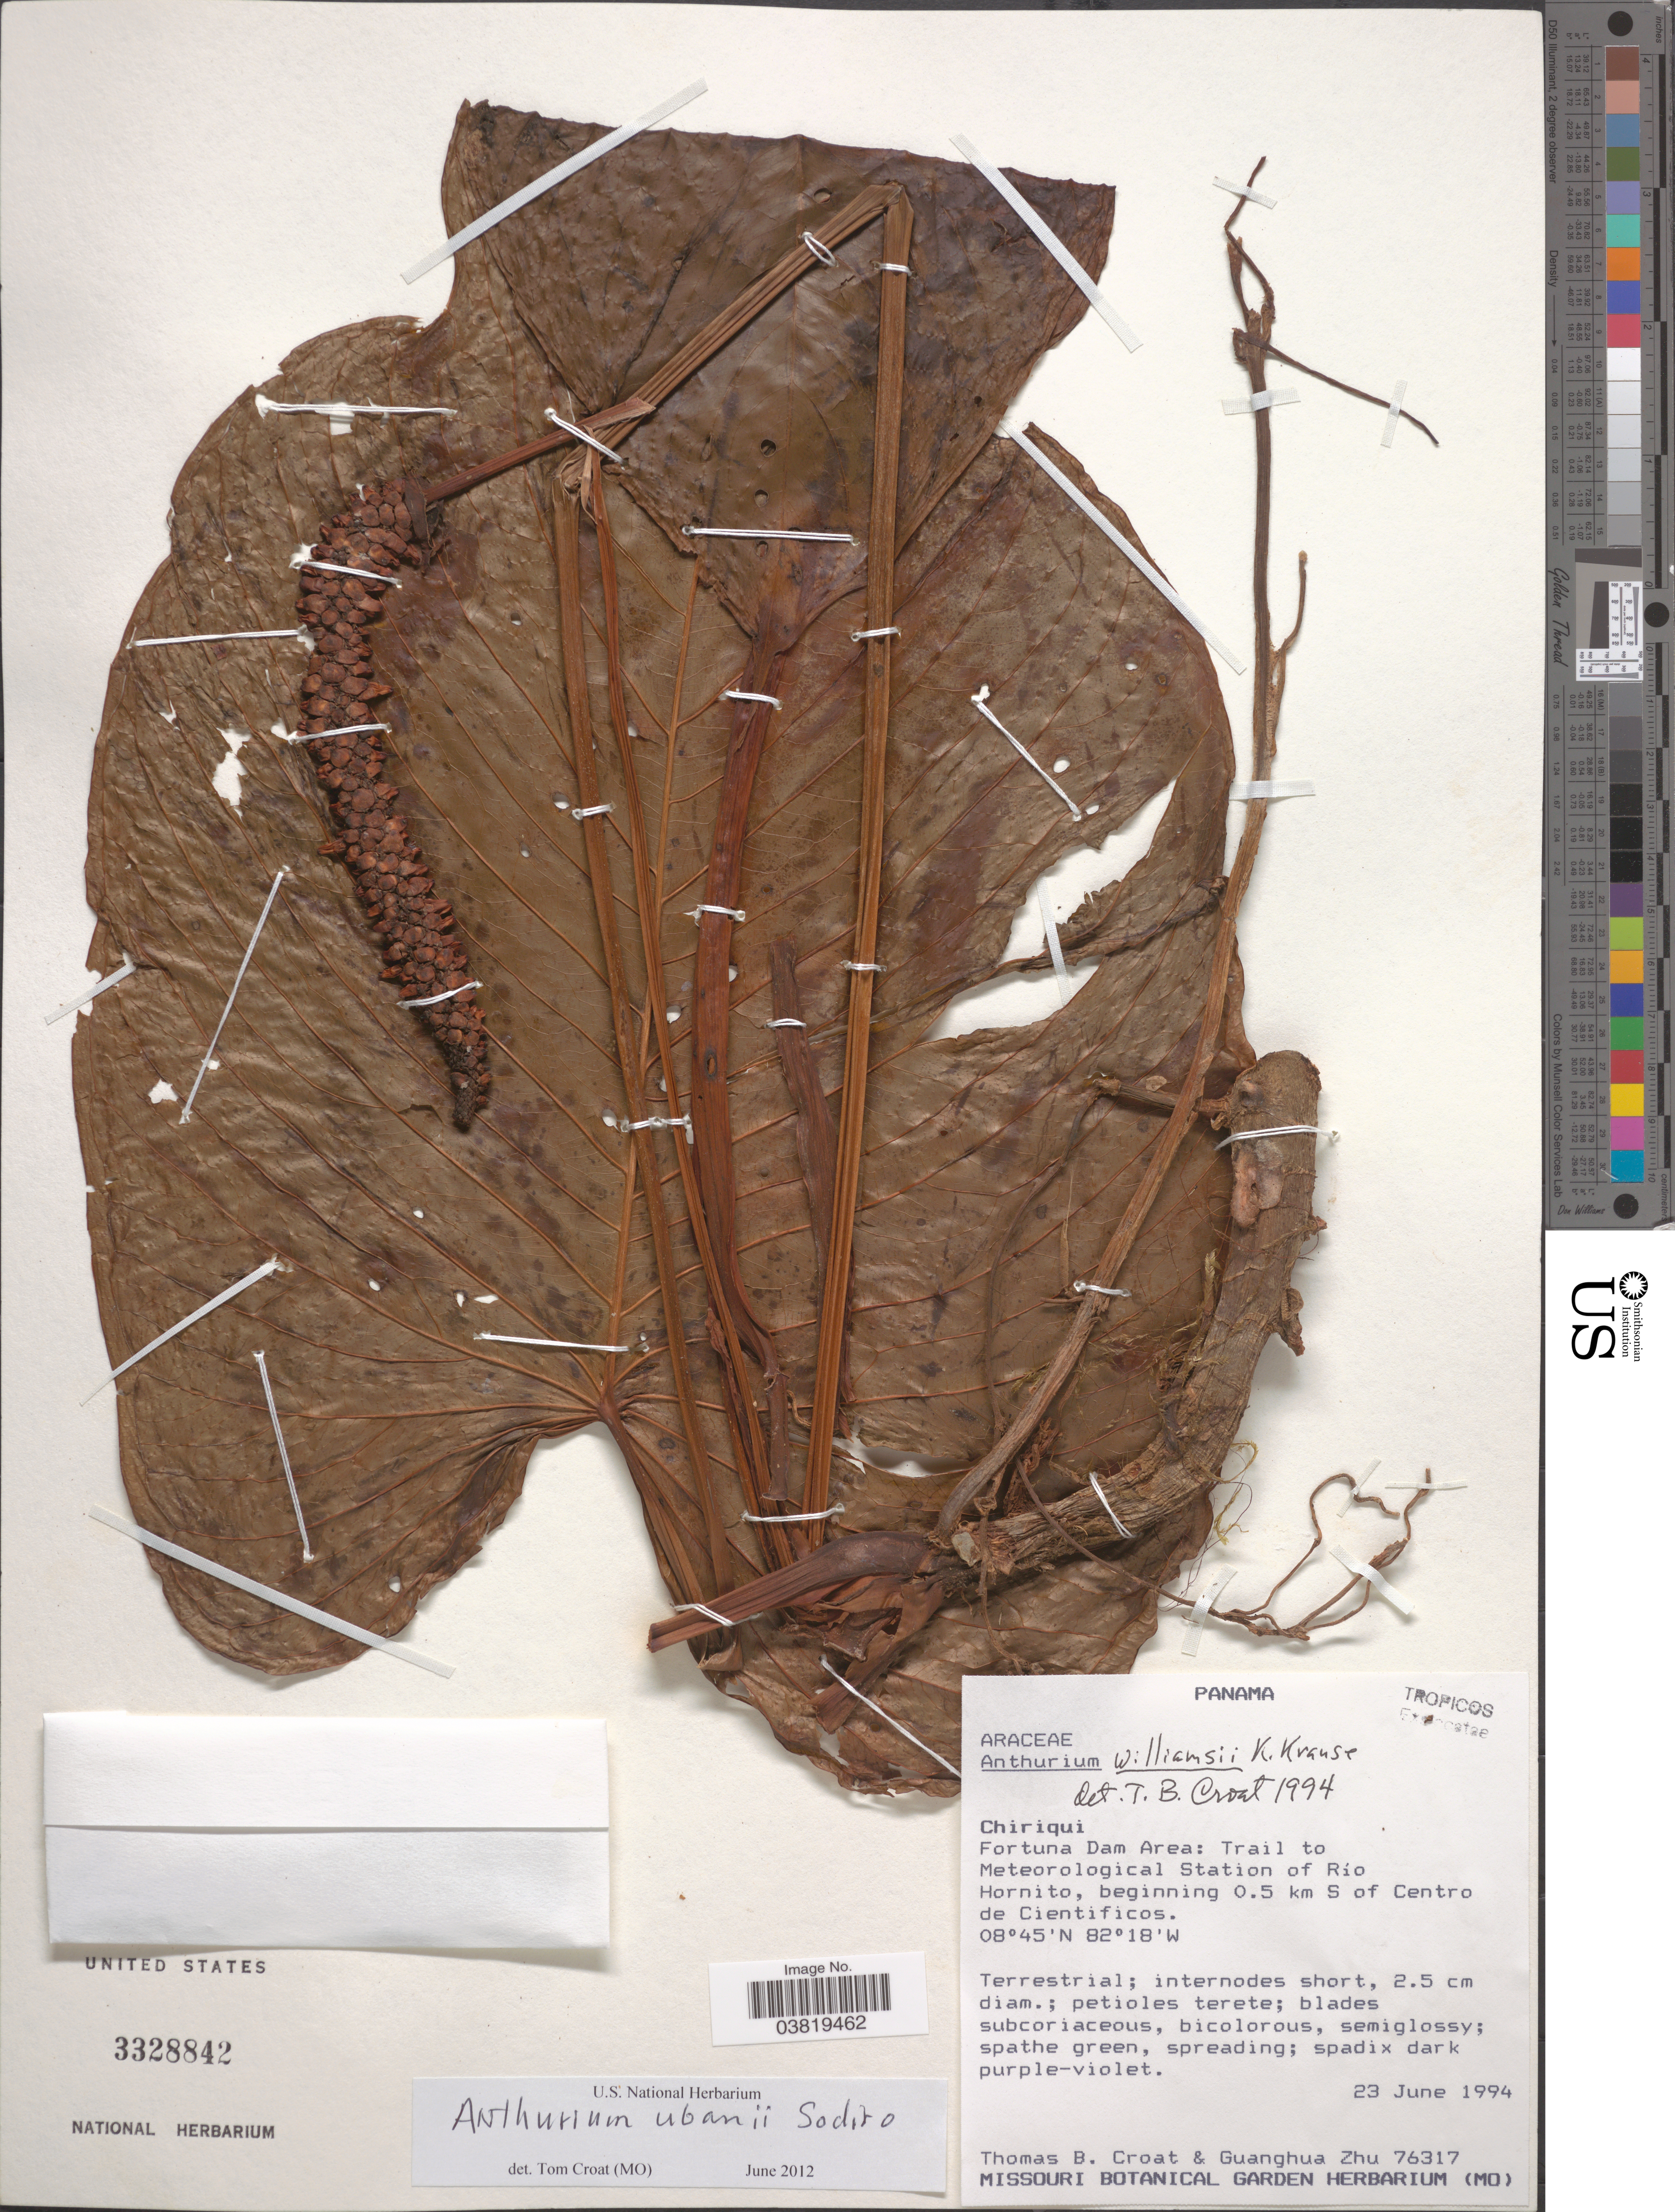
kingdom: Plantae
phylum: Tracheophyta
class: Liliopsida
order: Alismatales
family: Araceae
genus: Anthurium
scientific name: Anthurium urbanii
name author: Sodiro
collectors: T. B. Croat & Zhu Guanghua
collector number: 76317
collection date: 1994-06-23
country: Panama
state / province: Chiriqui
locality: Fortuna Dam Area: Trail to Meteorological Station of Río Hornito, beginning 0.5 km S of Centro de Cientificos.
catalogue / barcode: US 3328842